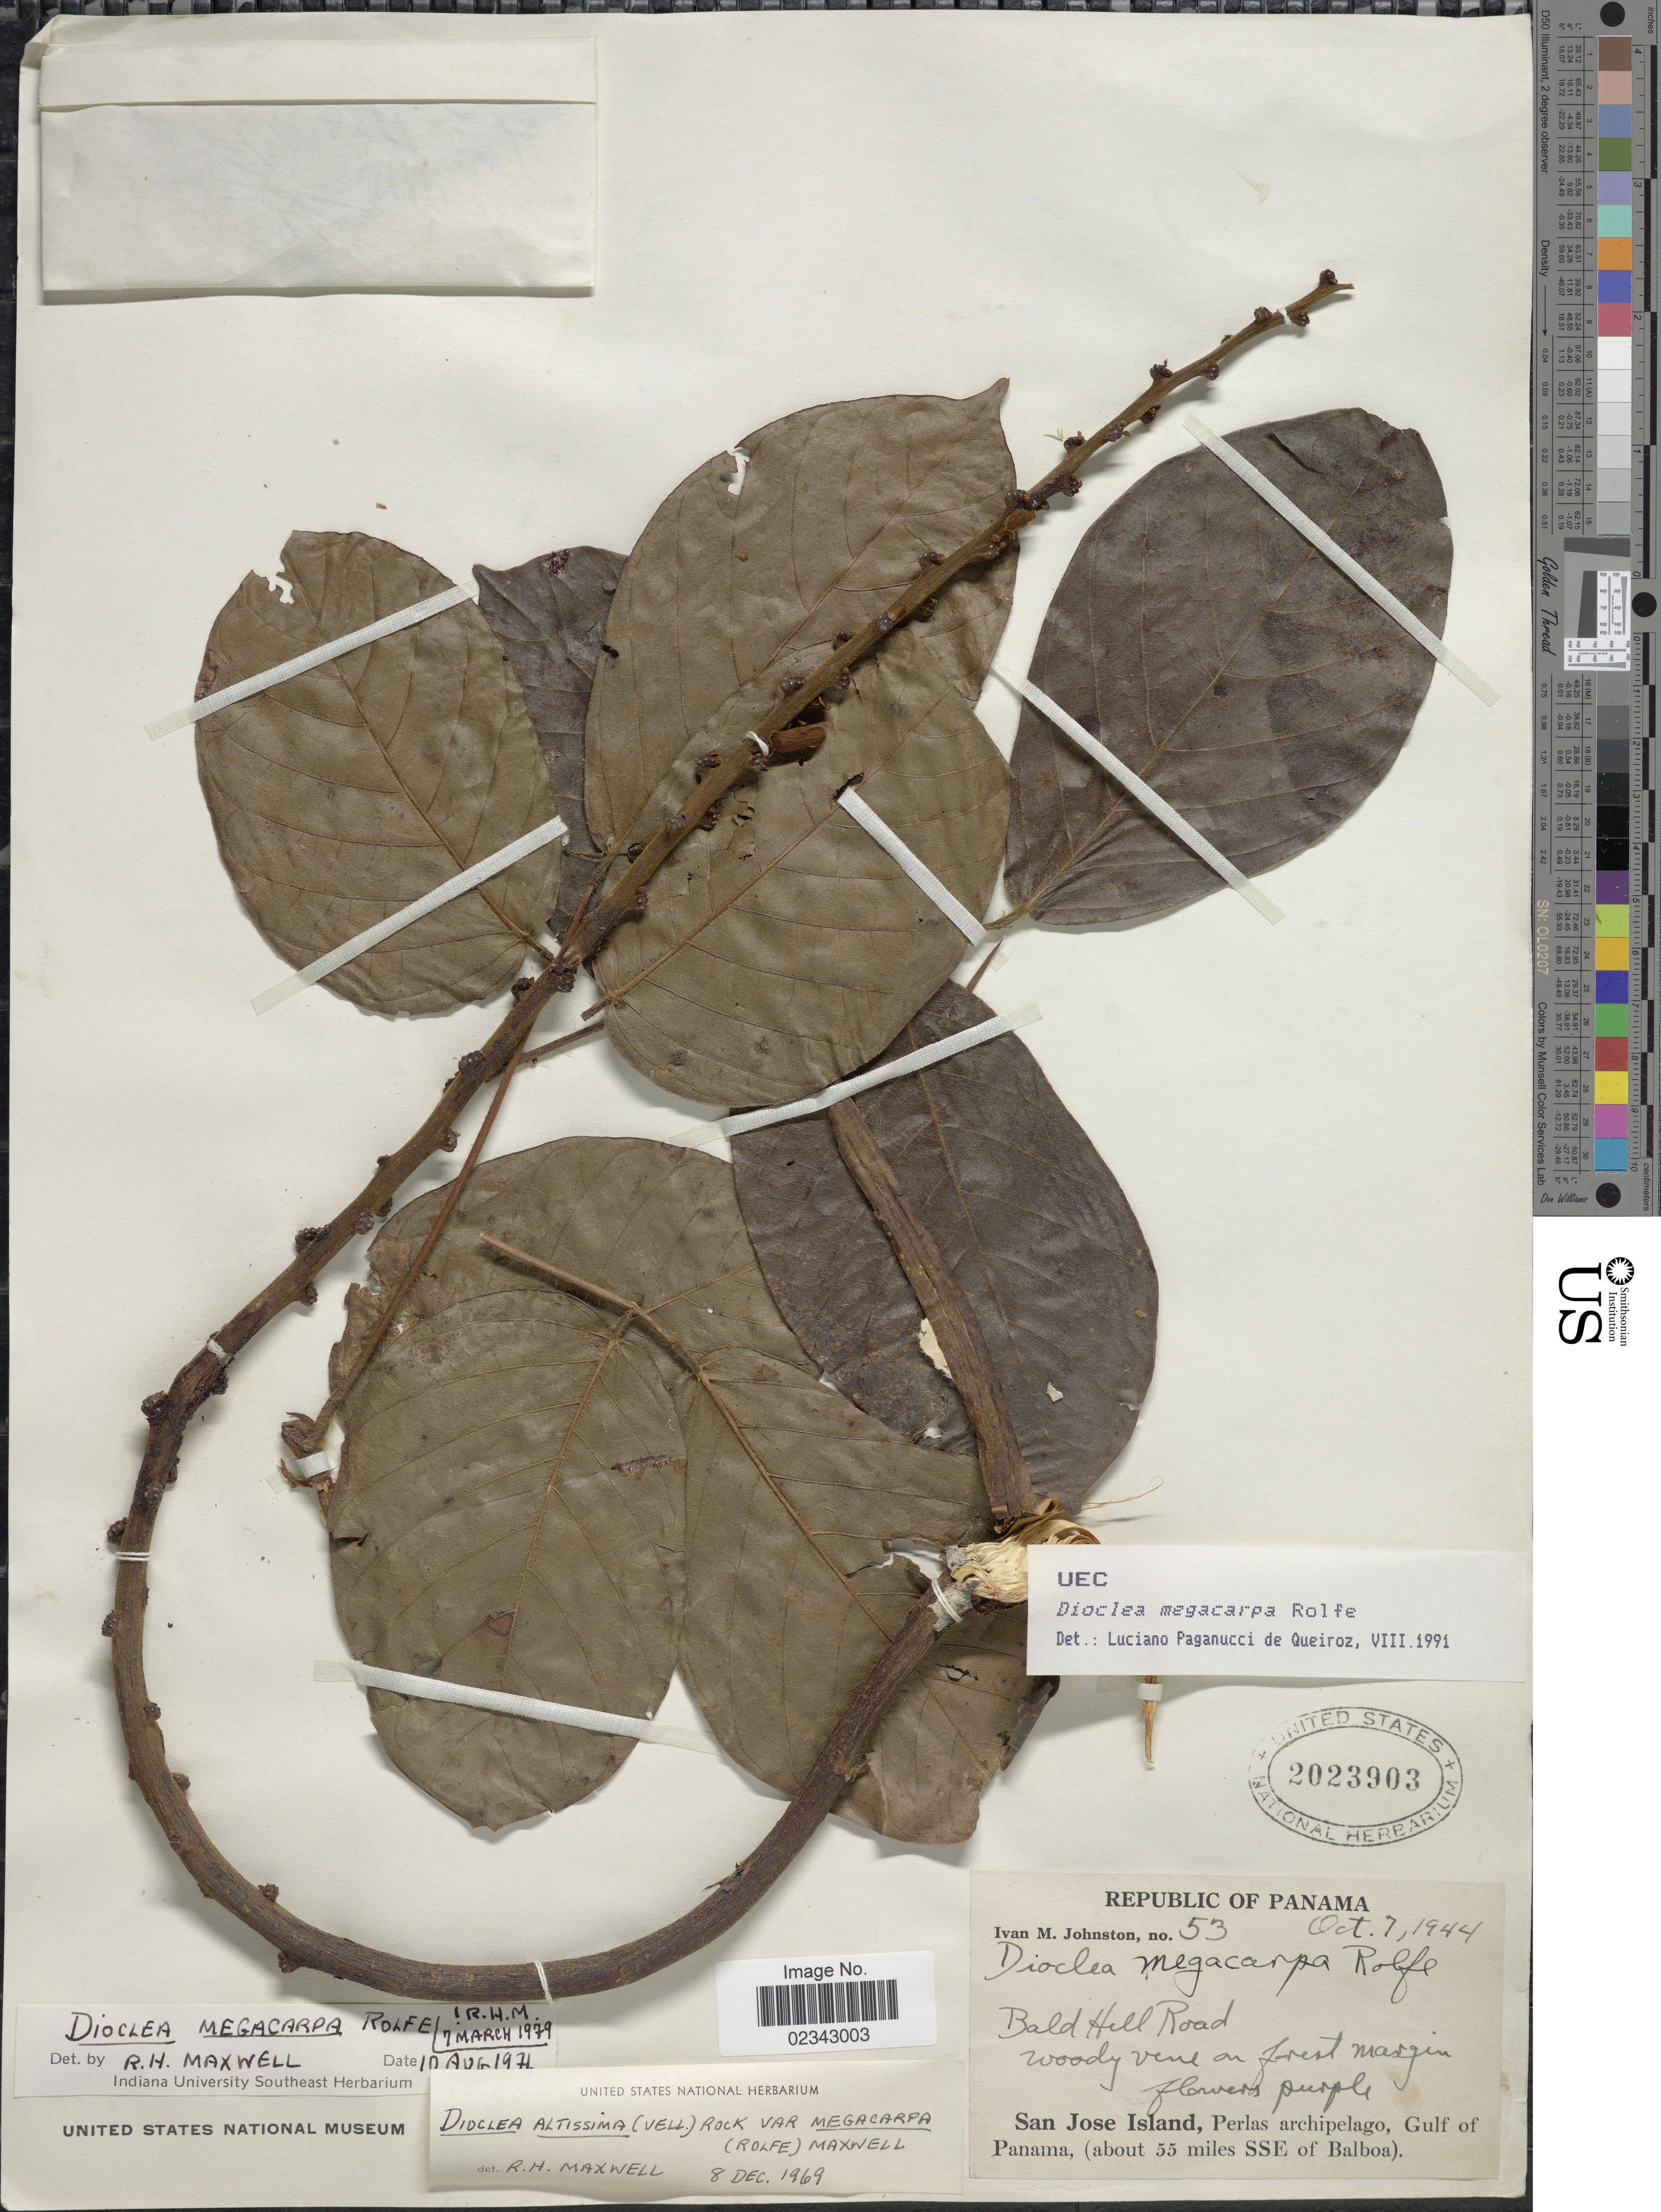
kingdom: Plantae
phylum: Tracheophyta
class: Magnoliopsida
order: Fabales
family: Fabaceae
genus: Macropsychanthus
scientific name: Macropsychanthus megacarpus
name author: (Rolfe) L.P. Queiroz & Snak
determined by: Strong, Mark T., (BOT), Smithsonian Institution - National Museum of Natural History (UNITED STATES)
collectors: I.M. Johnston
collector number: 53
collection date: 1944-10-07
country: Panama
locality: Bald Hill Road, woody vine on forest margin, San Jose Island, Perlas archipelago, Gulf Panama, (about 55 miles SSE of Balboa)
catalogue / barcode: US 2023903